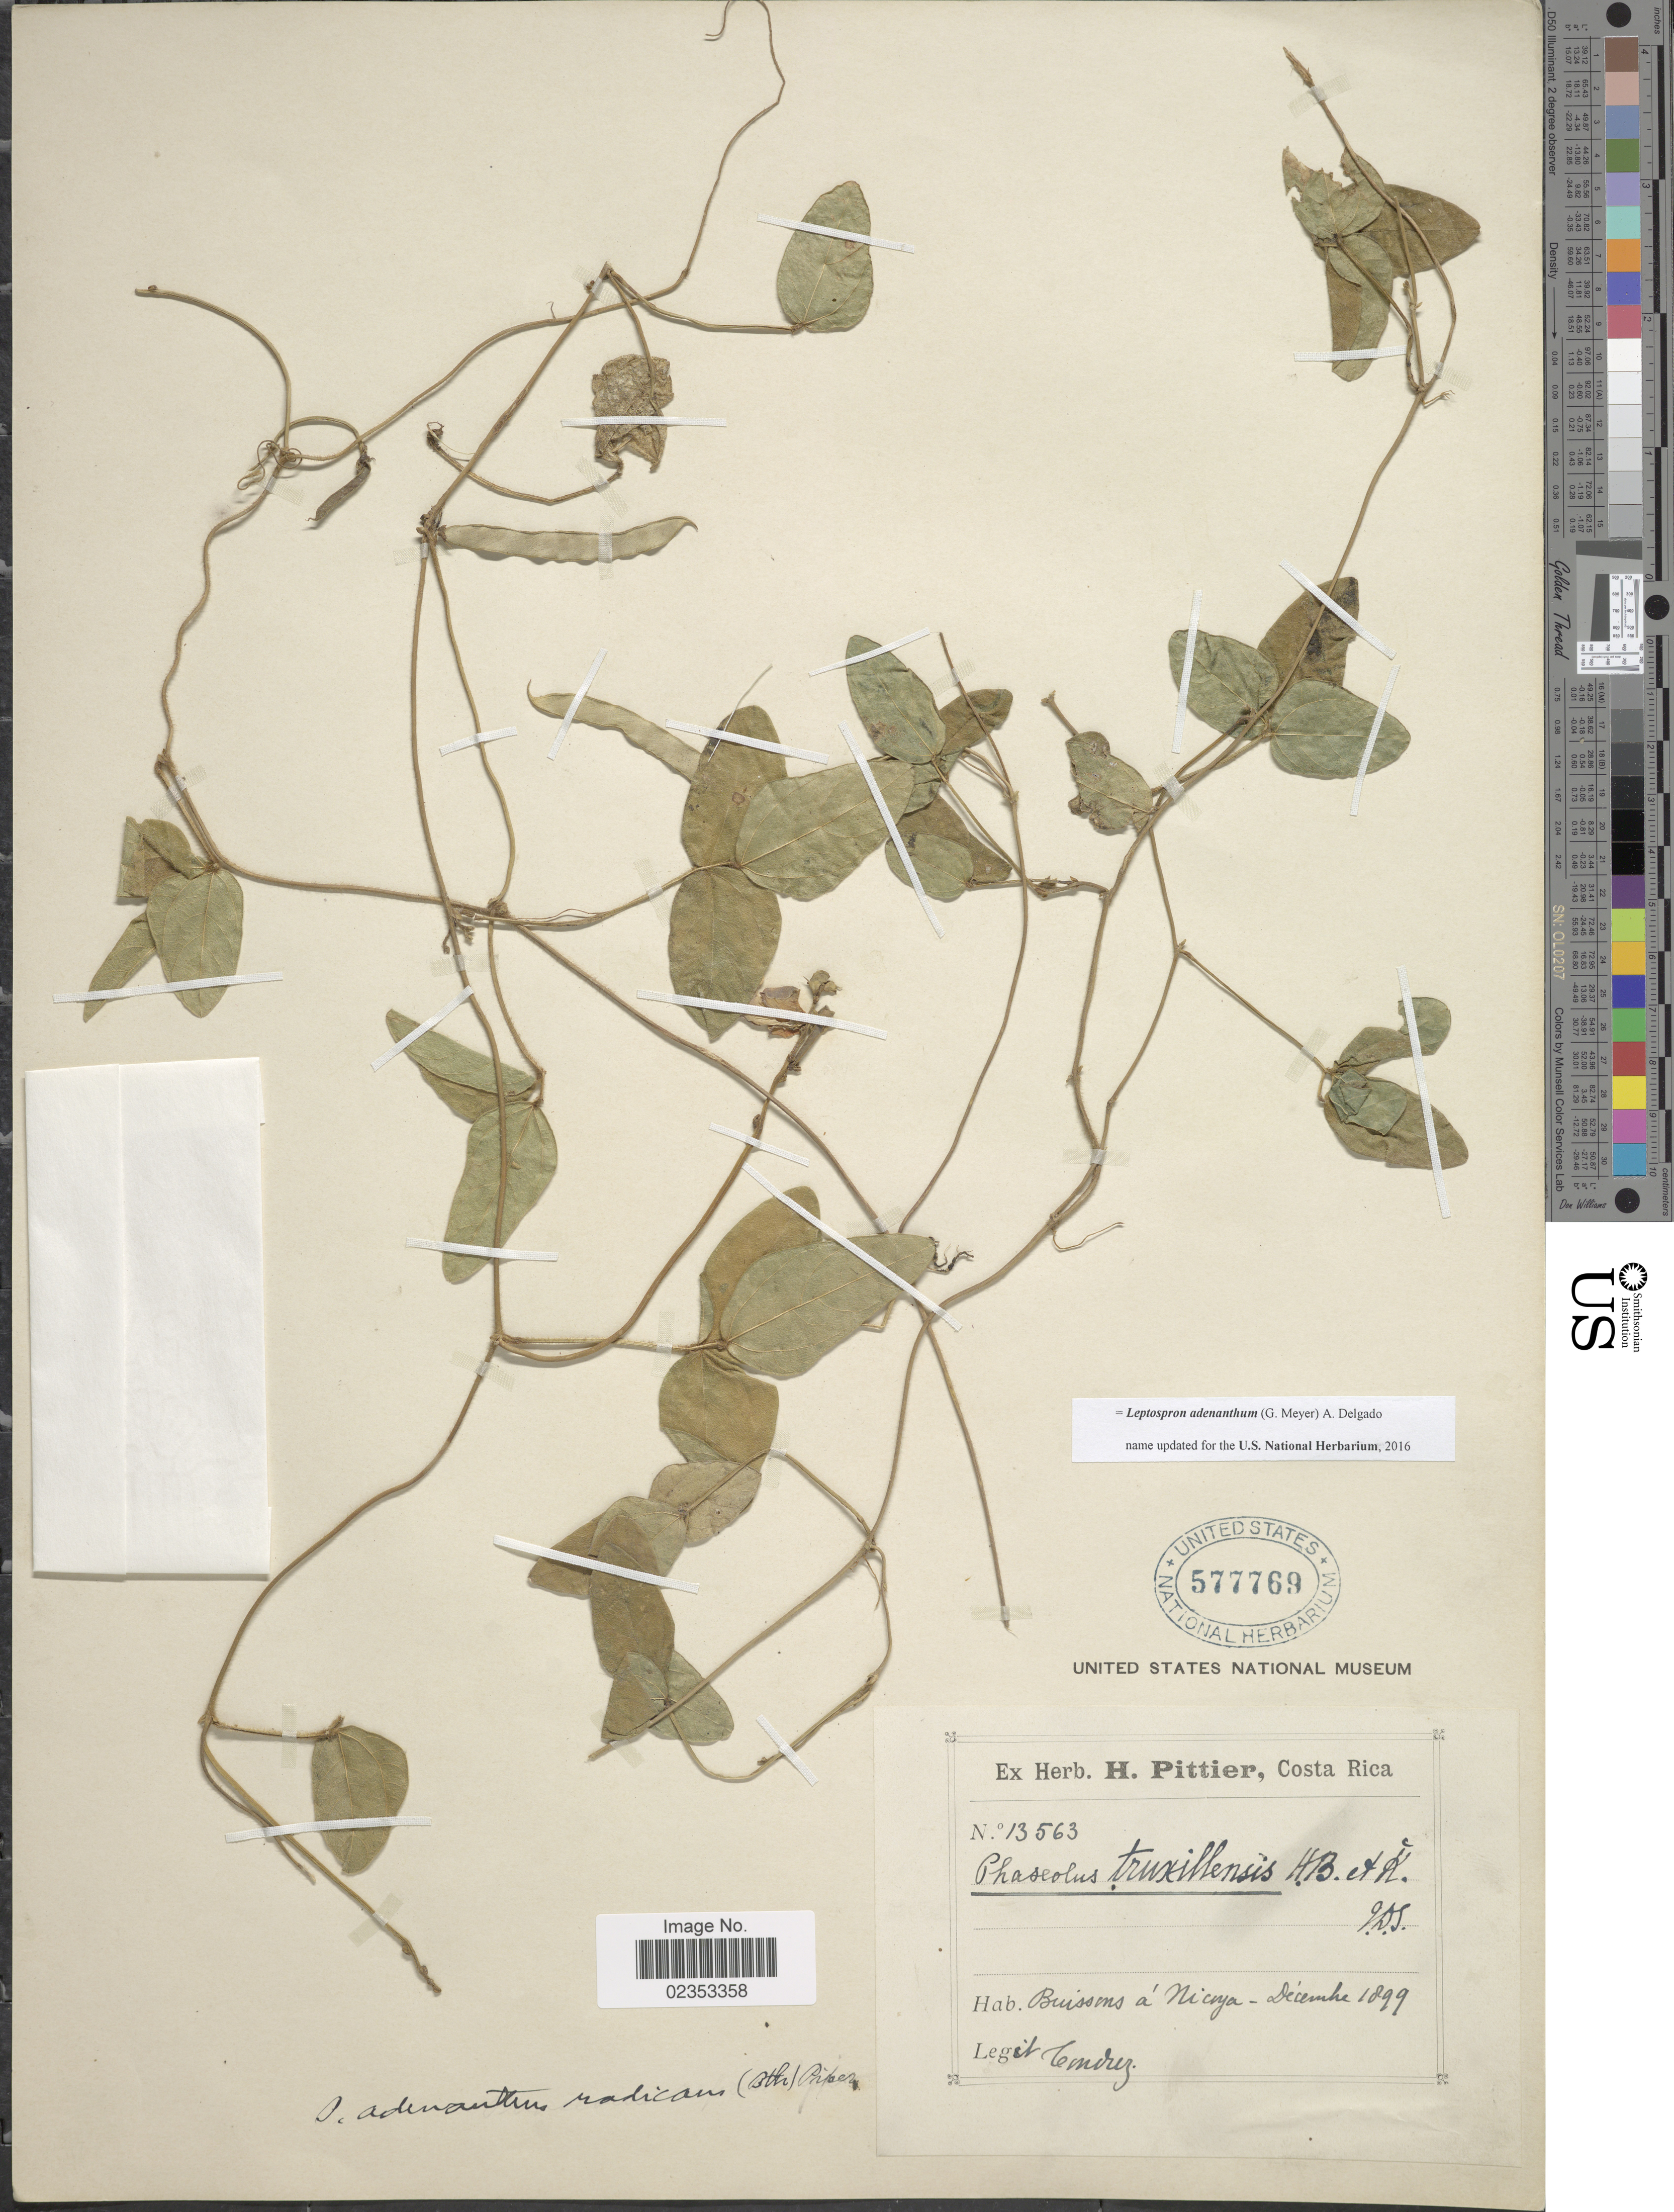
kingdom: Plantae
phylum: Tracheophyta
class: Magnoliopsida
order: Fabales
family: Fabaceae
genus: Leptospron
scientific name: Leptospron adenanthum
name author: (G. Mey.) A. Delgado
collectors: A. Tonduz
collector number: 13563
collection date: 1899-12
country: Costa Rica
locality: Buissons a Nicoya.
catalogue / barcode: US 577769